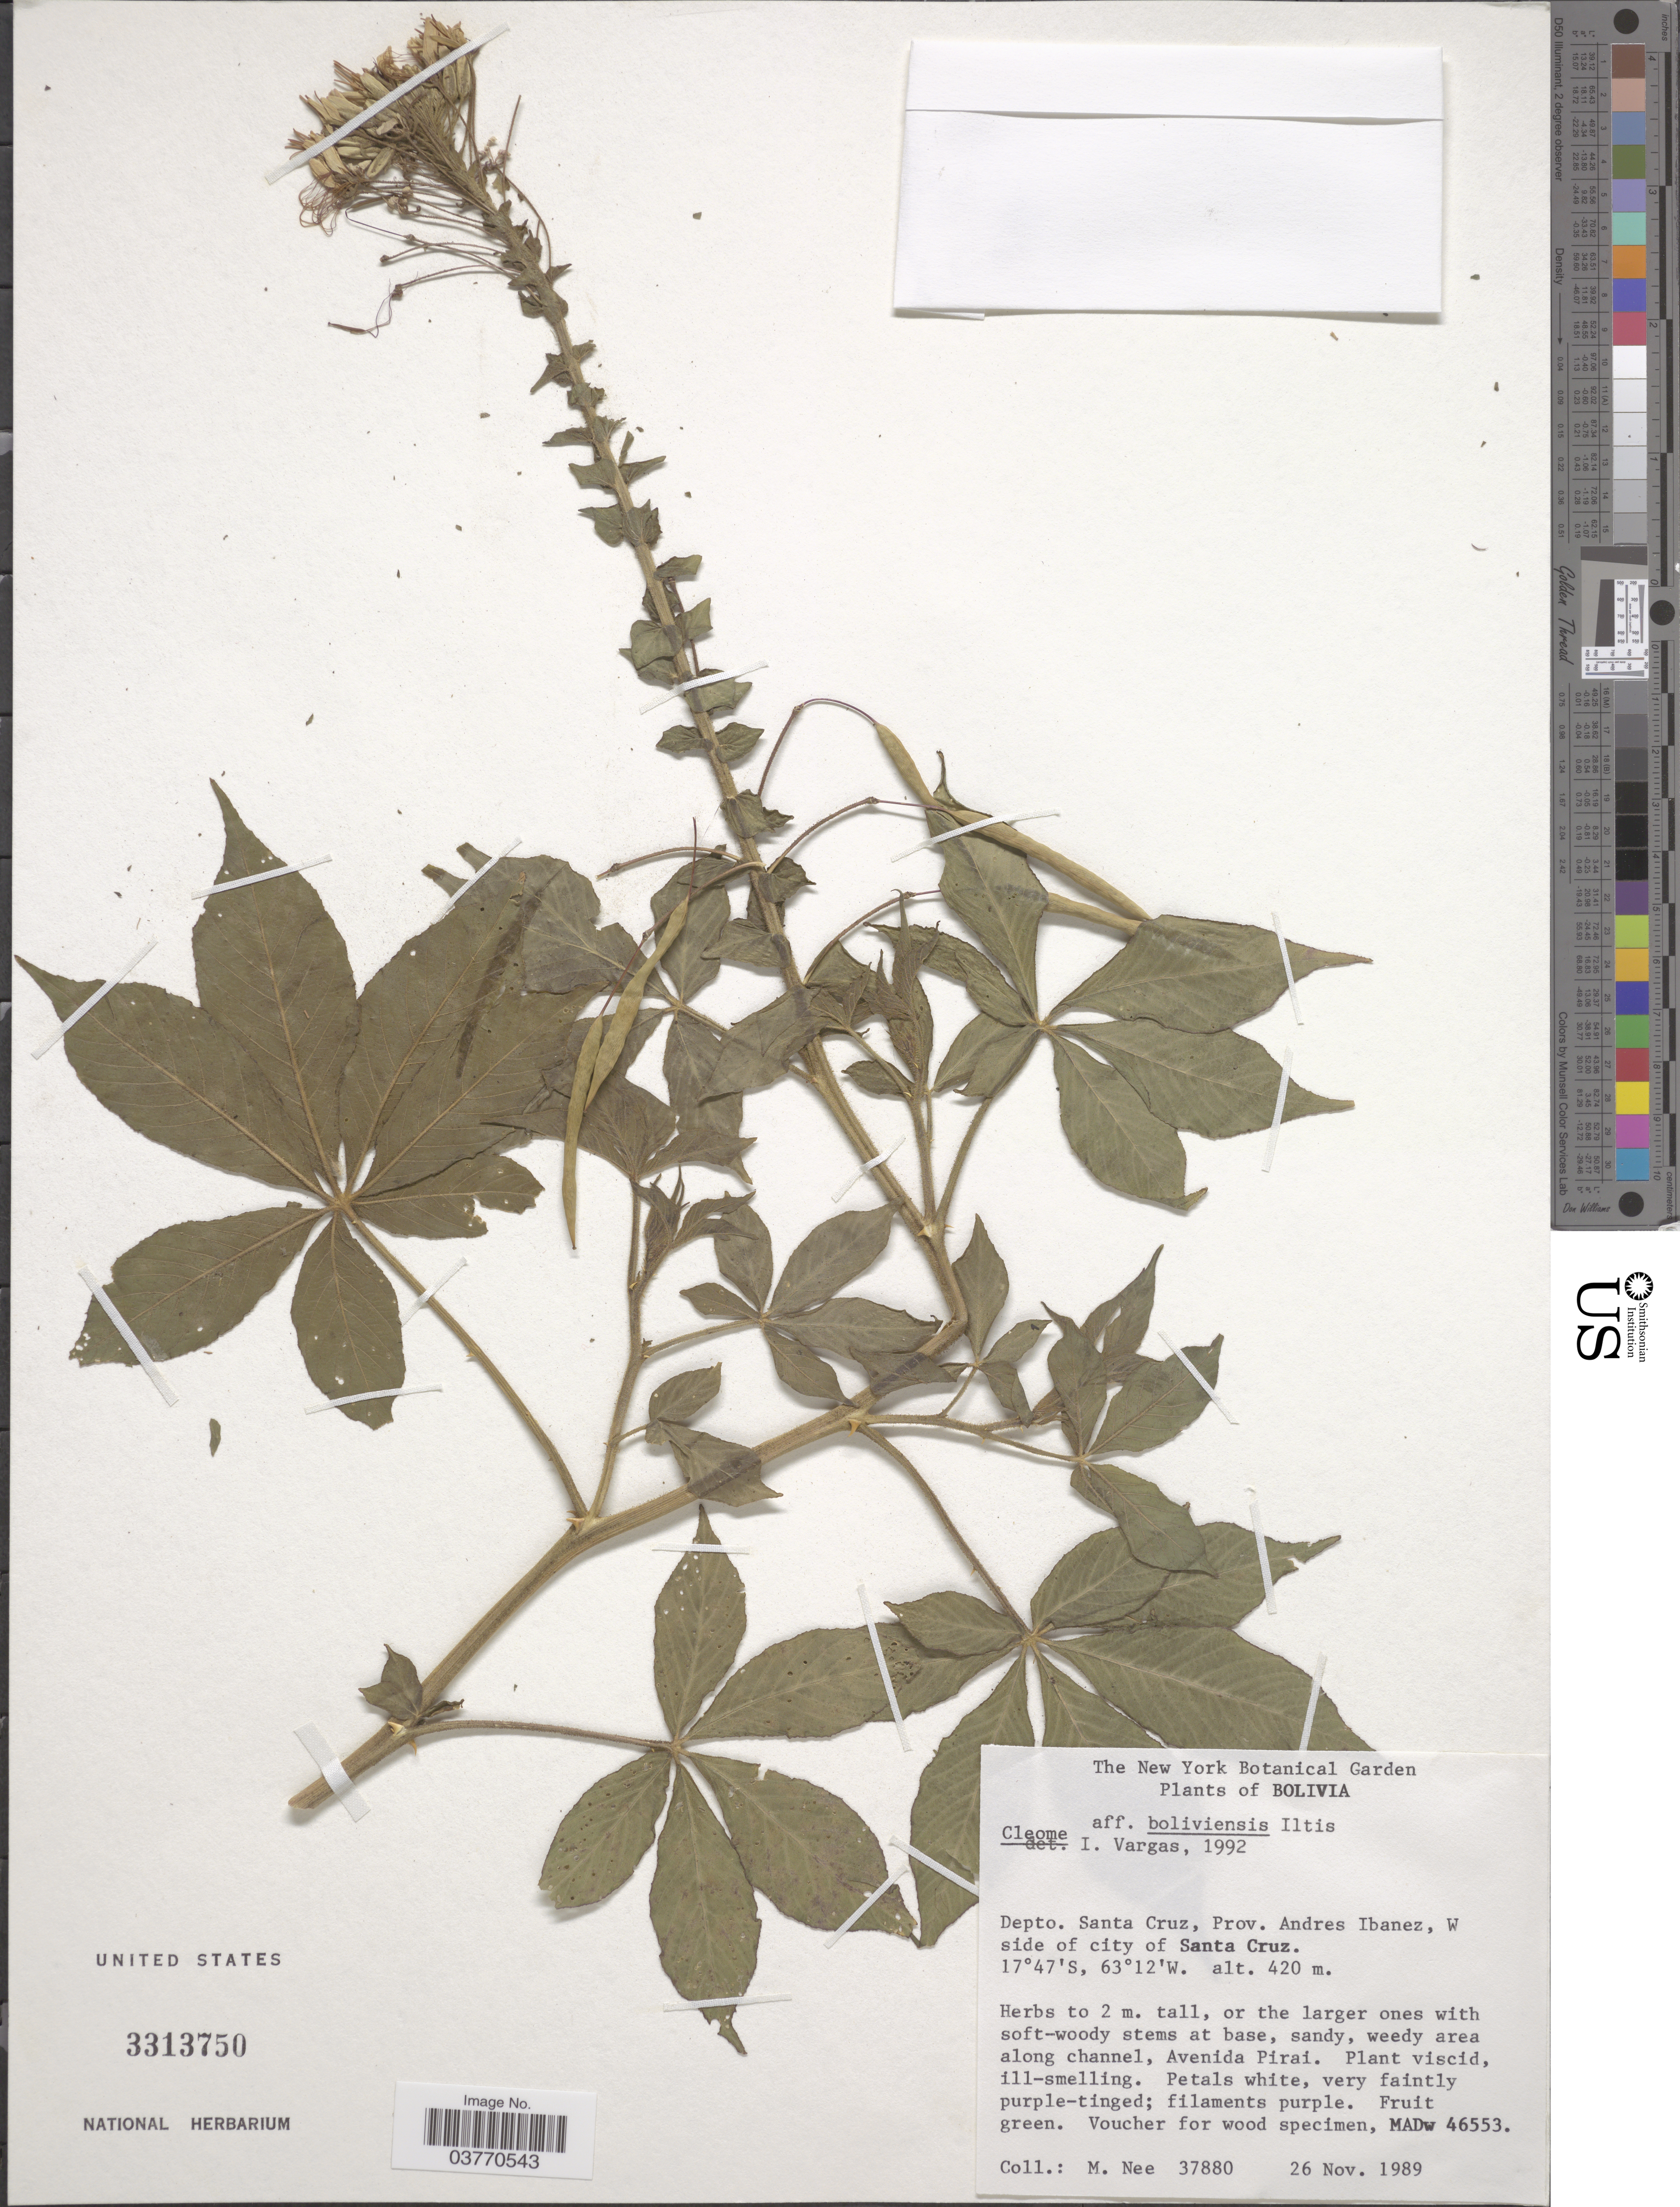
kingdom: Plantae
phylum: Tracheophyta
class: Magnoliopsida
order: Brassicales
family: Cleomaceae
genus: Tarenaya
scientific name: Tarenaya boliviensis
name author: (Iltis) Soares Neto & Roalson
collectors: M. Nee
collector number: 37880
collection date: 1989-11-26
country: Bolivia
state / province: Santa Cruz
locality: Depto. Santa Cruz, Andres Ibanez, W side of city of Santa Cruz.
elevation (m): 420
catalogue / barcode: US 3313750